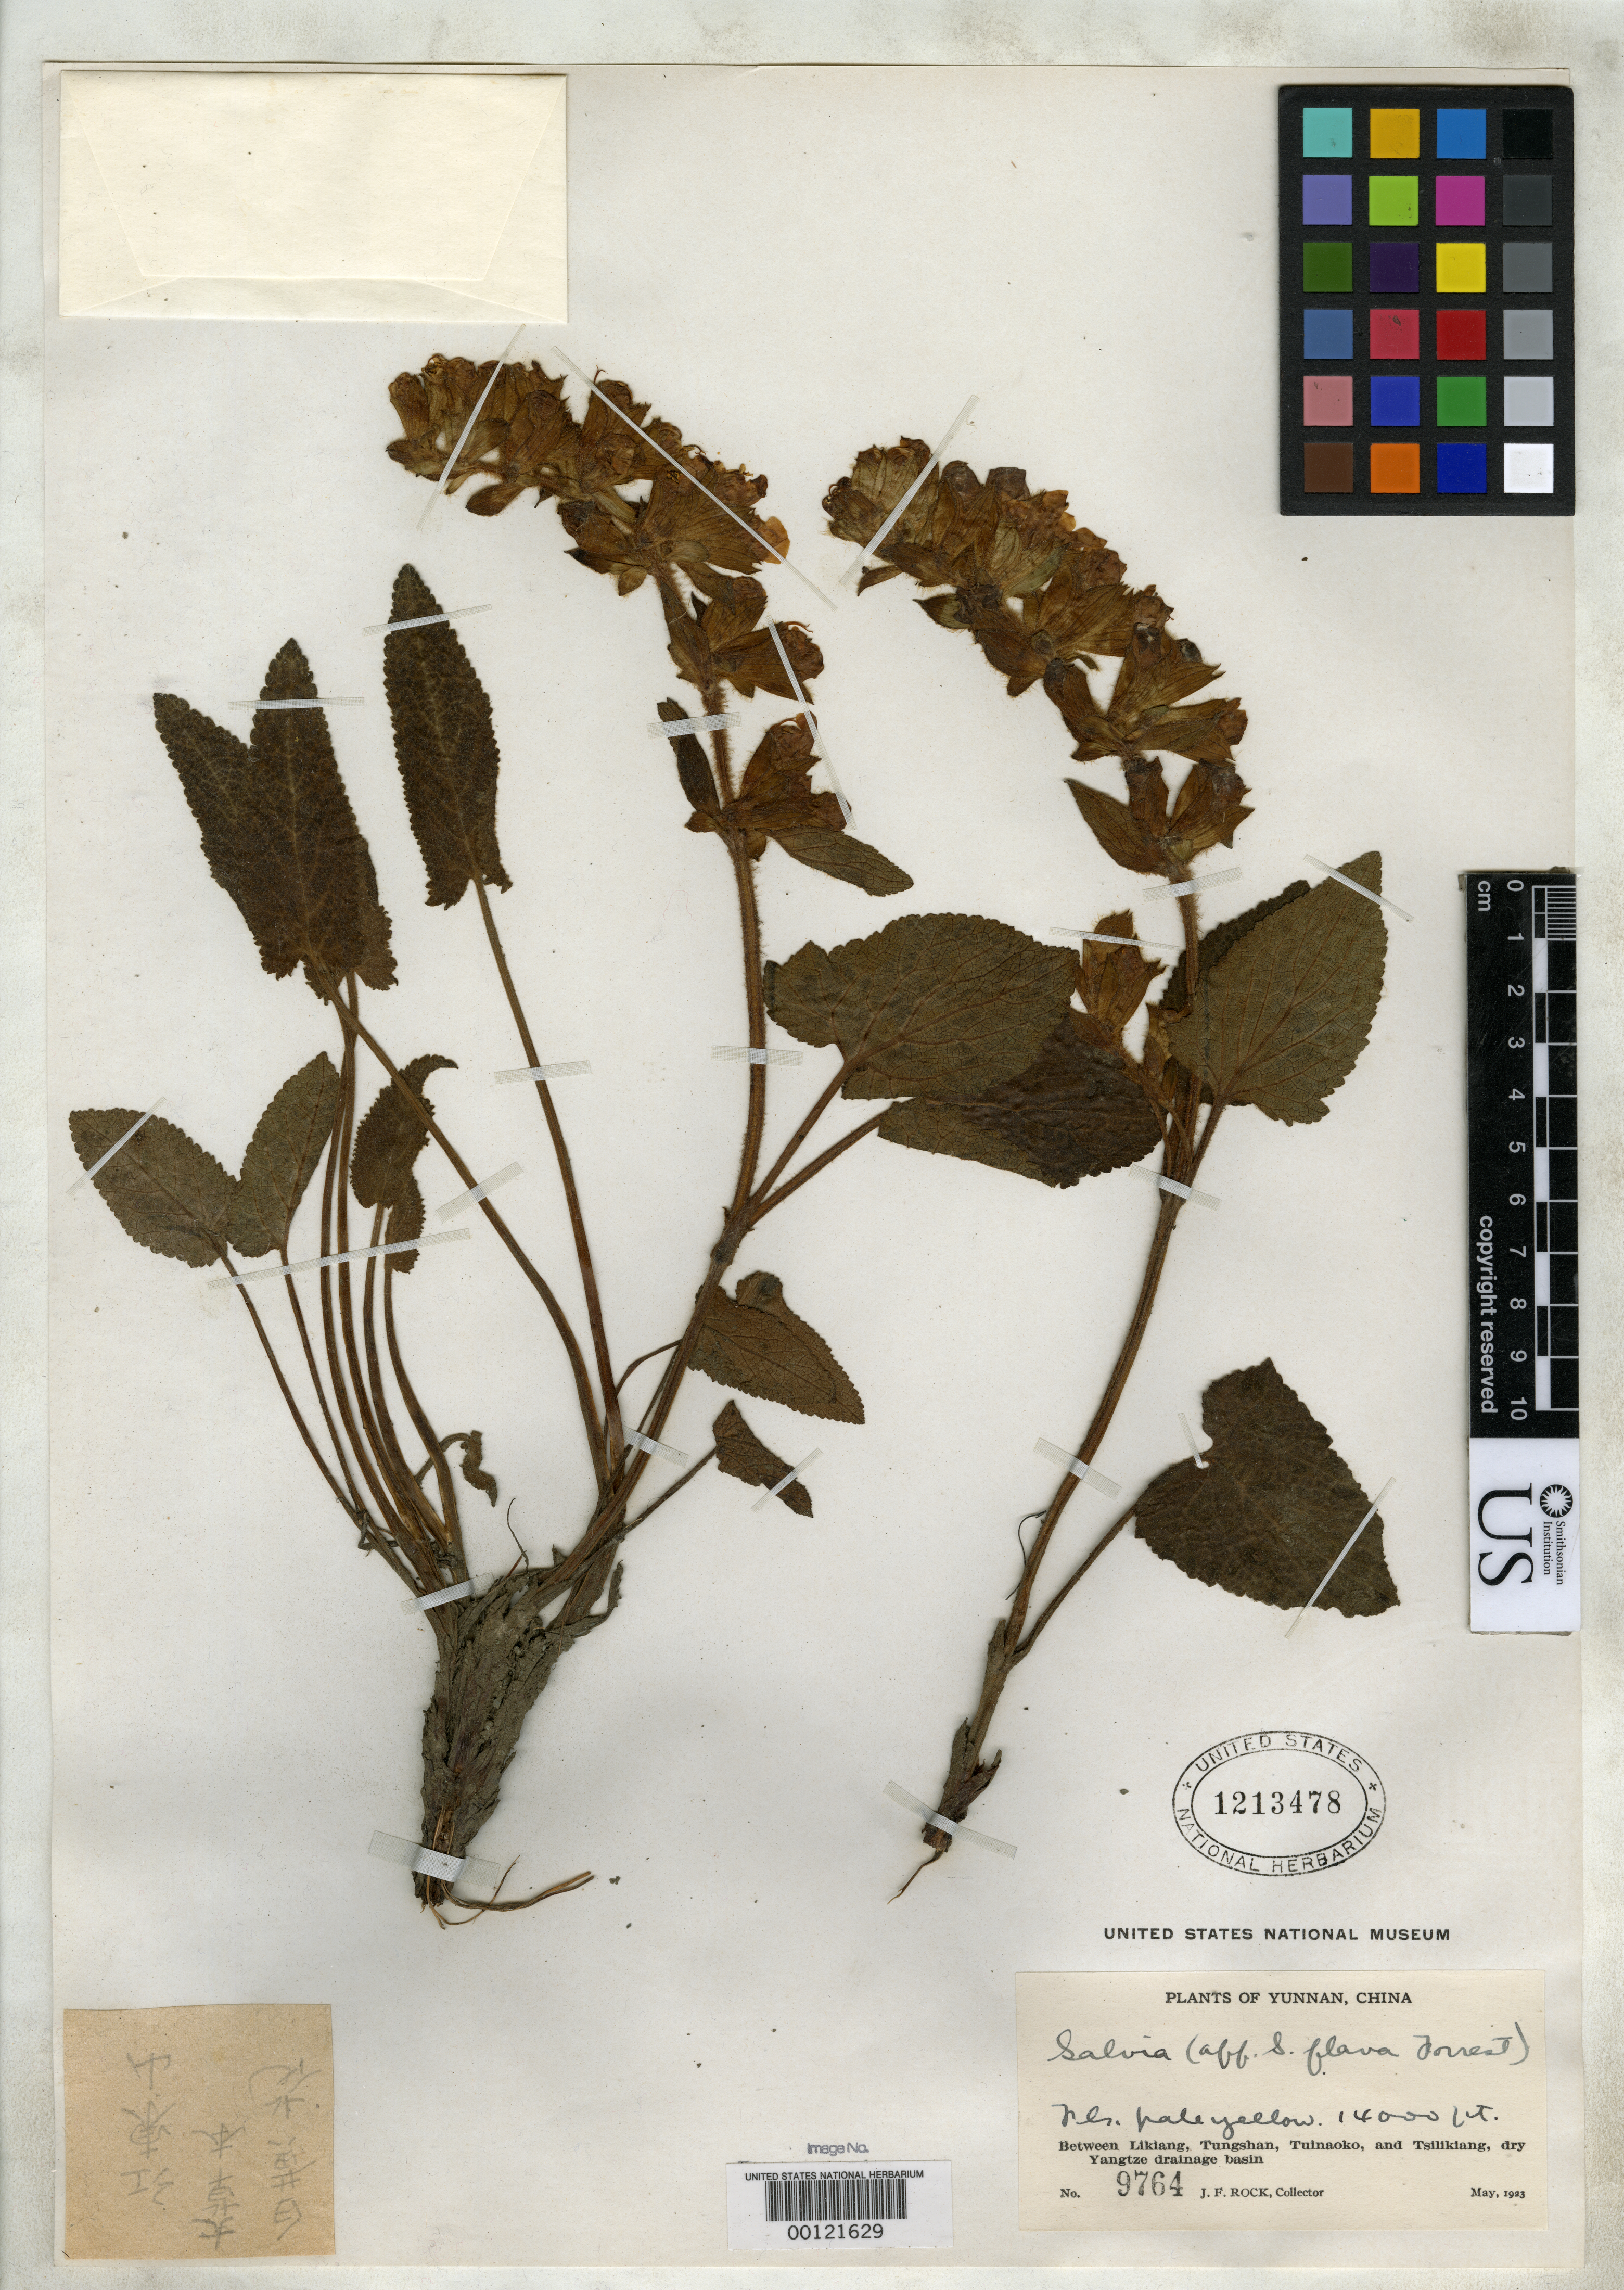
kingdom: Plantae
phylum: Tracheophyta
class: Magnoliopsida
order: Lamiales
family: Lamiaceae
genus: Salvia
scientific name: Salvia rockiana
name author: Stibal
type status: Isotype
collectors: J. F. Rock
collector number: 9764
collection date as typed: May 1923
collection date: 1923-05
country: China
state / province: Yunnan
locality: Likiang.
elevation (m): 427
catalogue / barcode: US 1213478